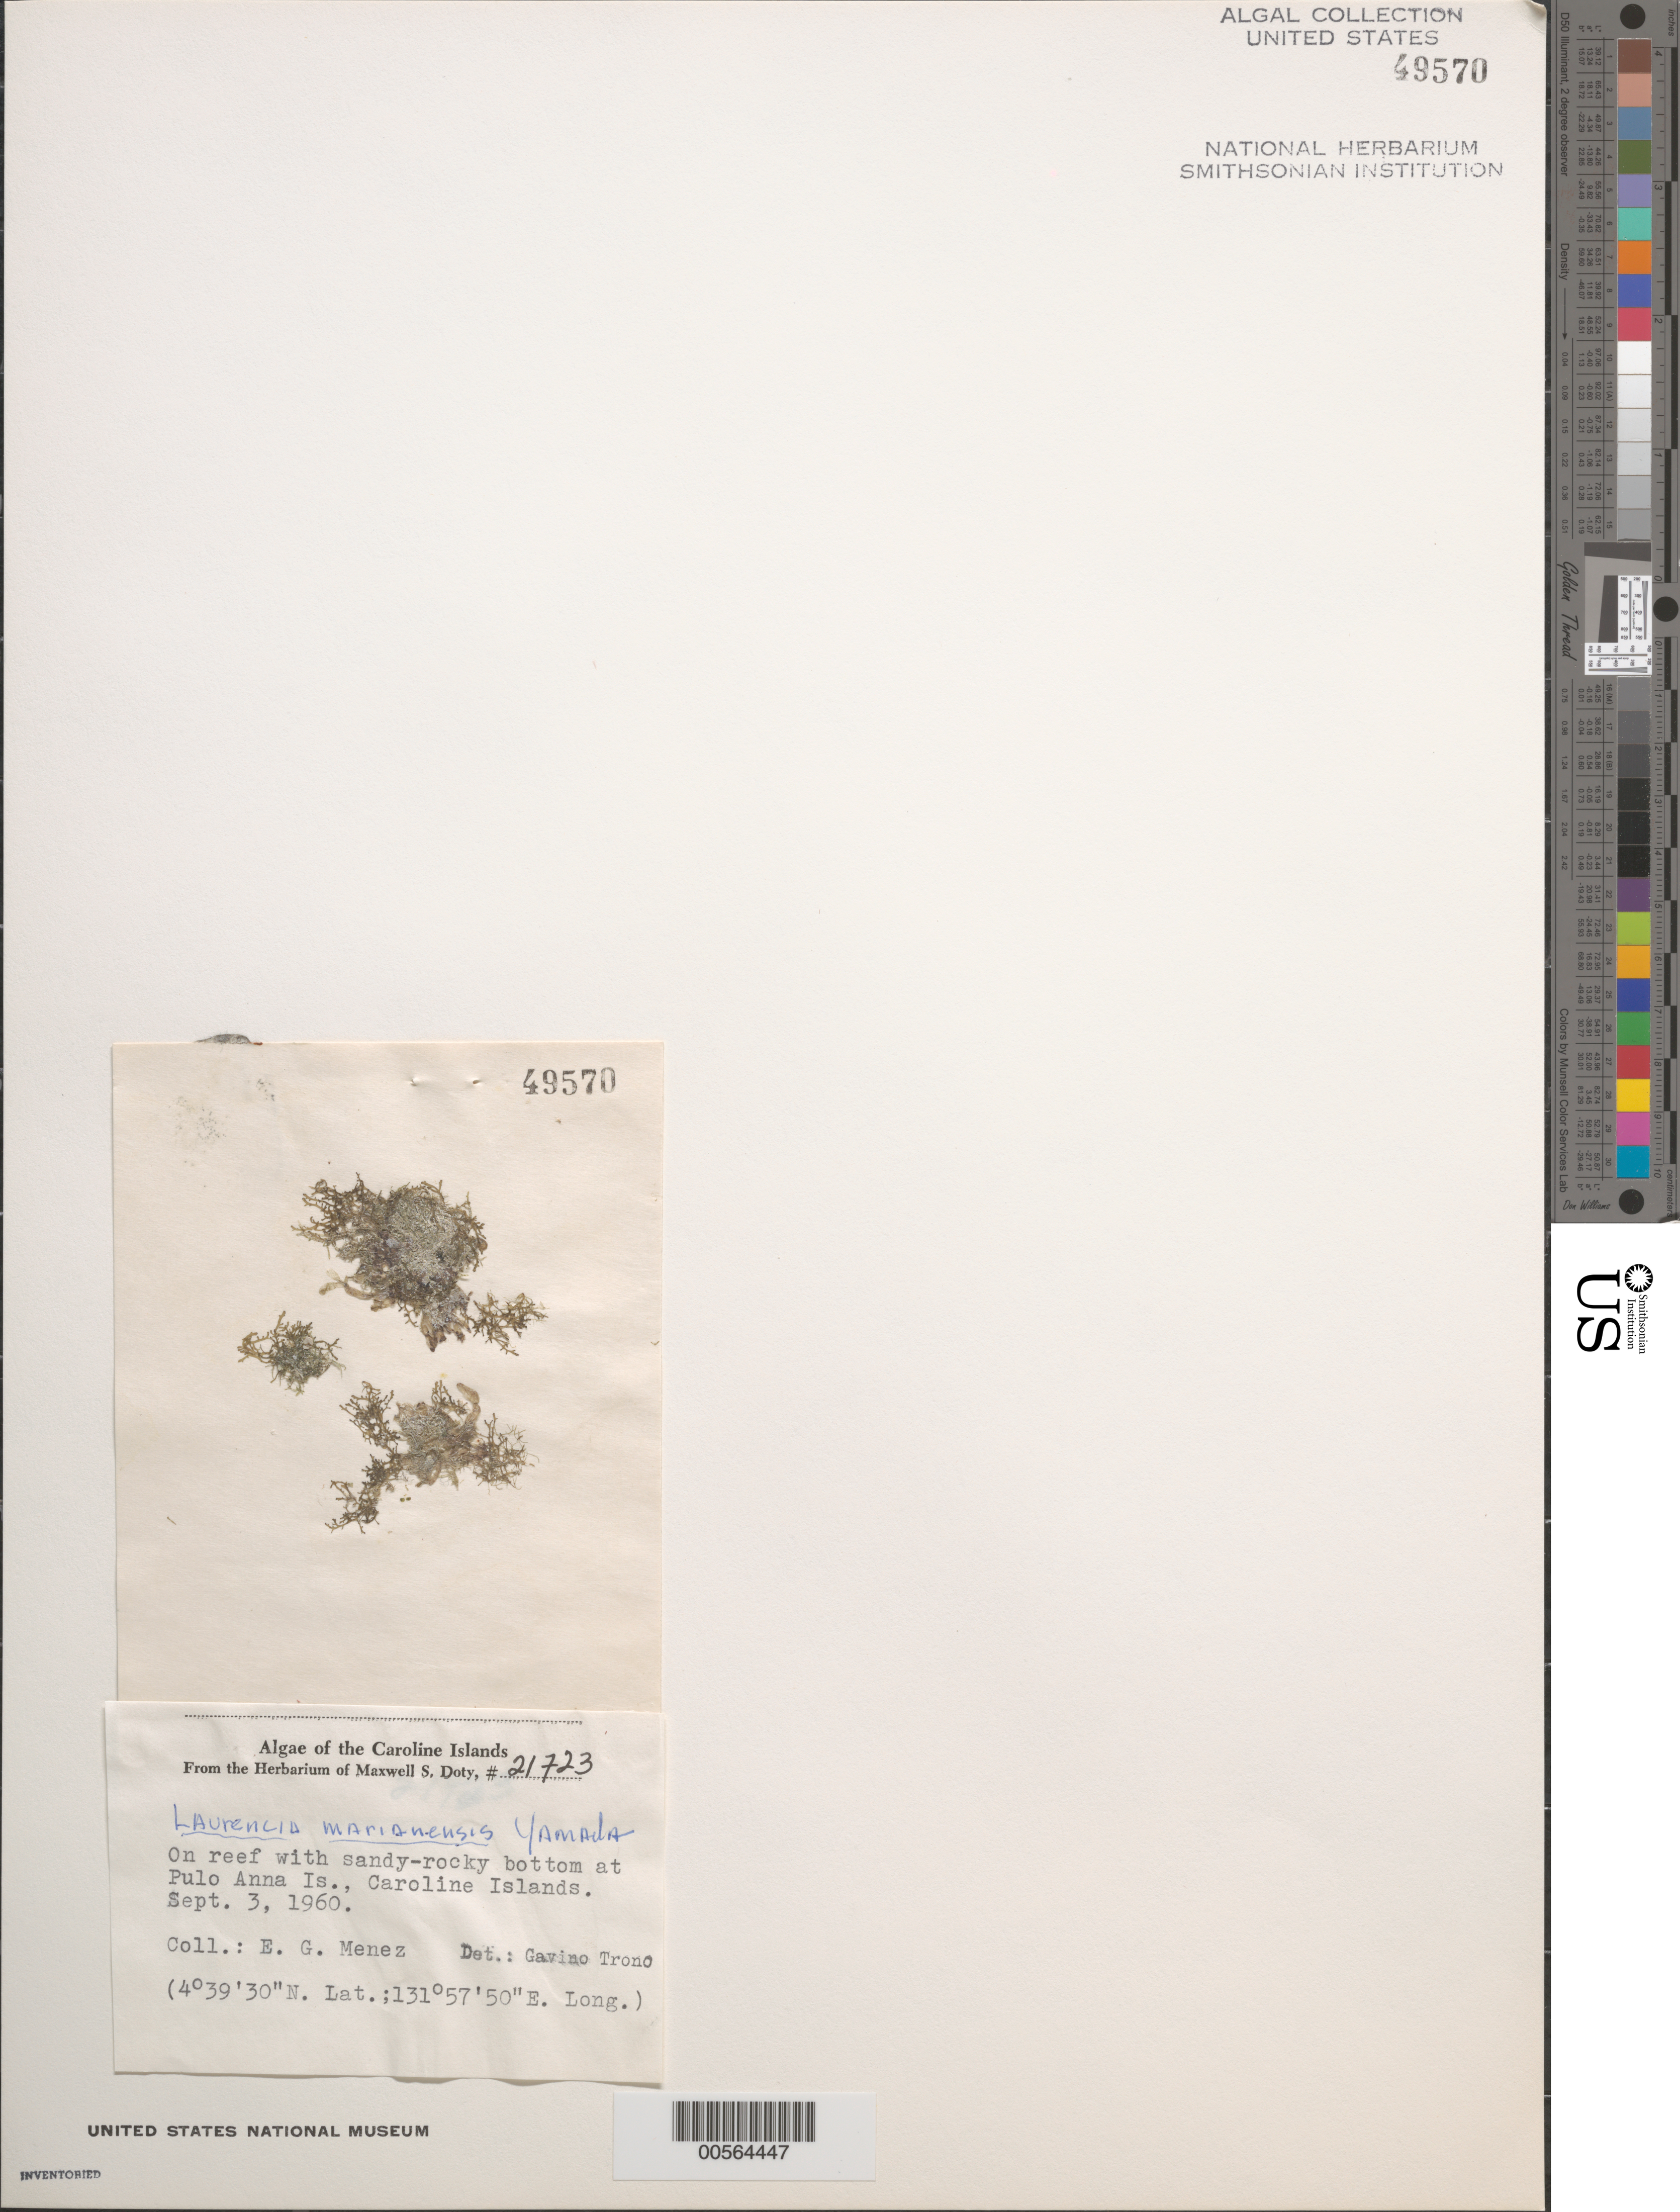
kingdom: Plantae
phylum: Rhodophyta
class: Florideophyceae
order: Ceramiales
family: Rhodomelaceae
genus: Laurencia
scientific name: Laurencia mariannensis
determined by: Trono, Gavino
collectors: Meñez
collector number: MSD 21723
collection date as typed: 03 Sep 1960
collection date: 1960-09-03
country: Palau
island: Pulo Anna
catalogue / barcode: US 49570